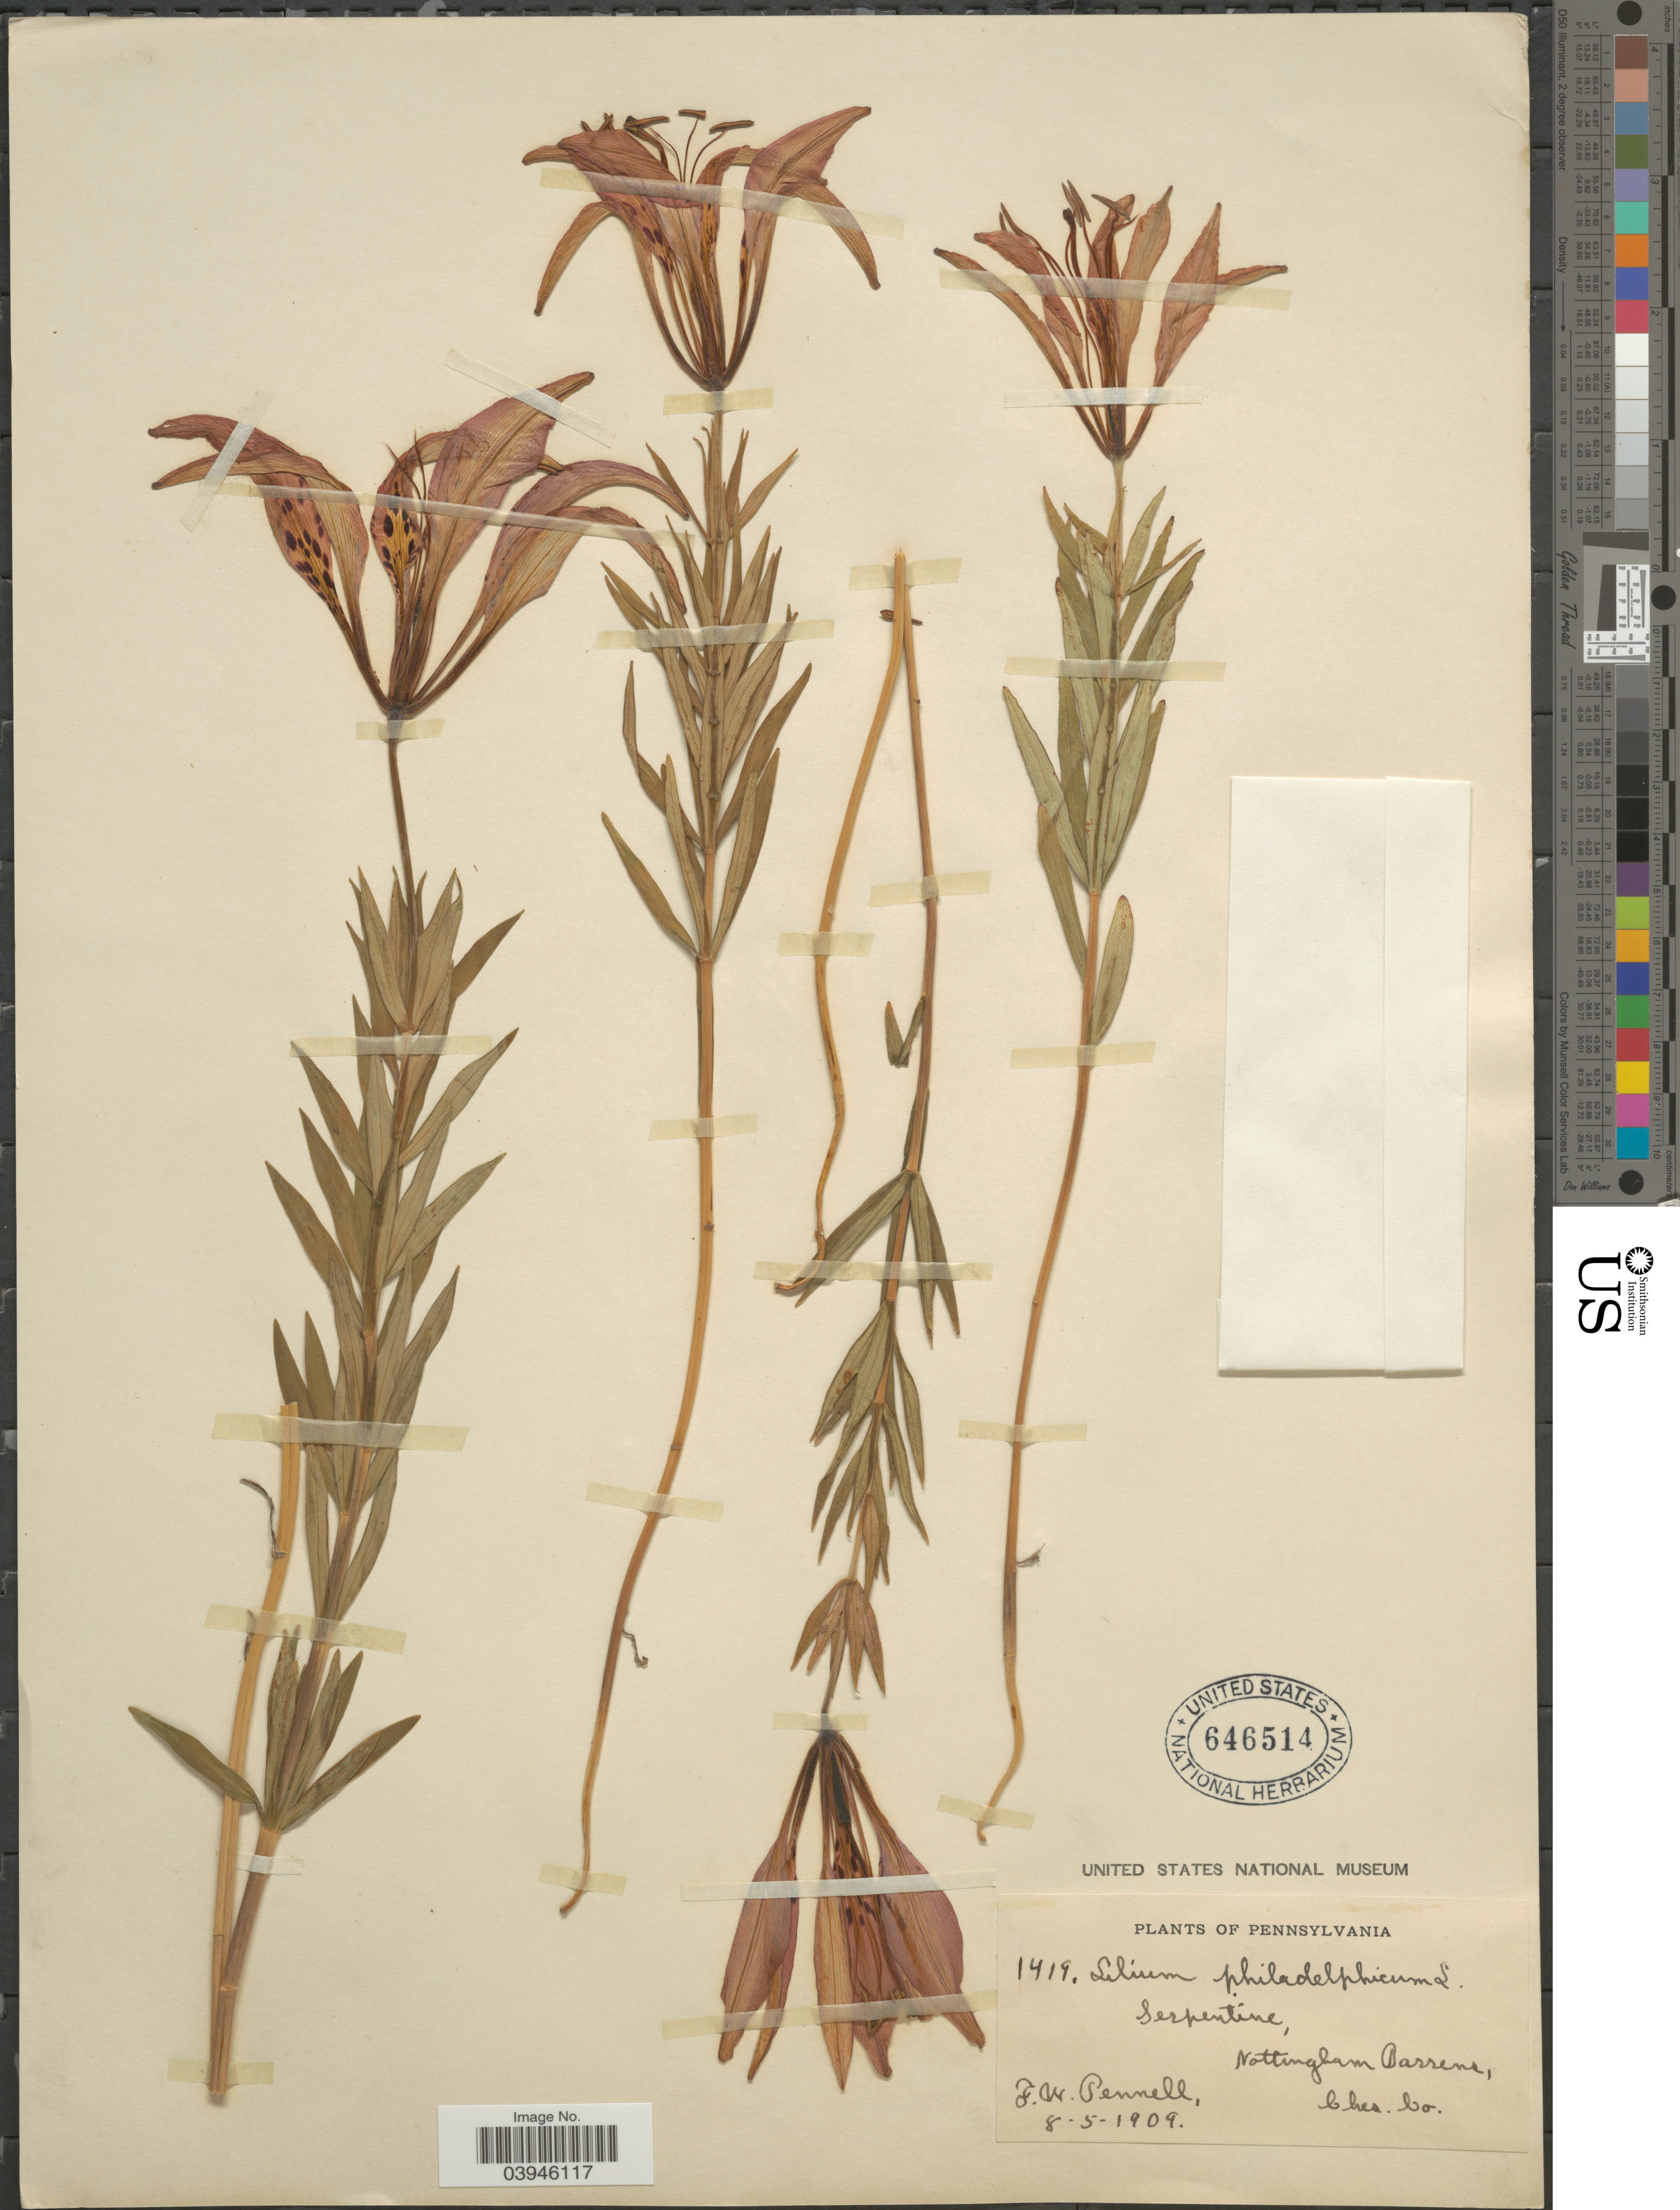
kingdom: Plantae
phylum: Tracheophyta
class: Liliopsida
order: Liliales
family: Liliaceae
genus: Lilium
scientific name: Lilium philadelphicum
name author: L.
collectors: F. W. Pennell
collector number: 1419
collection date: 1909-08-05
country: United States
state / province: Pennsylvania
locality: Serpentine, Nottingham Barrens, Ches. Co.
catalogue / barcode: US 646514